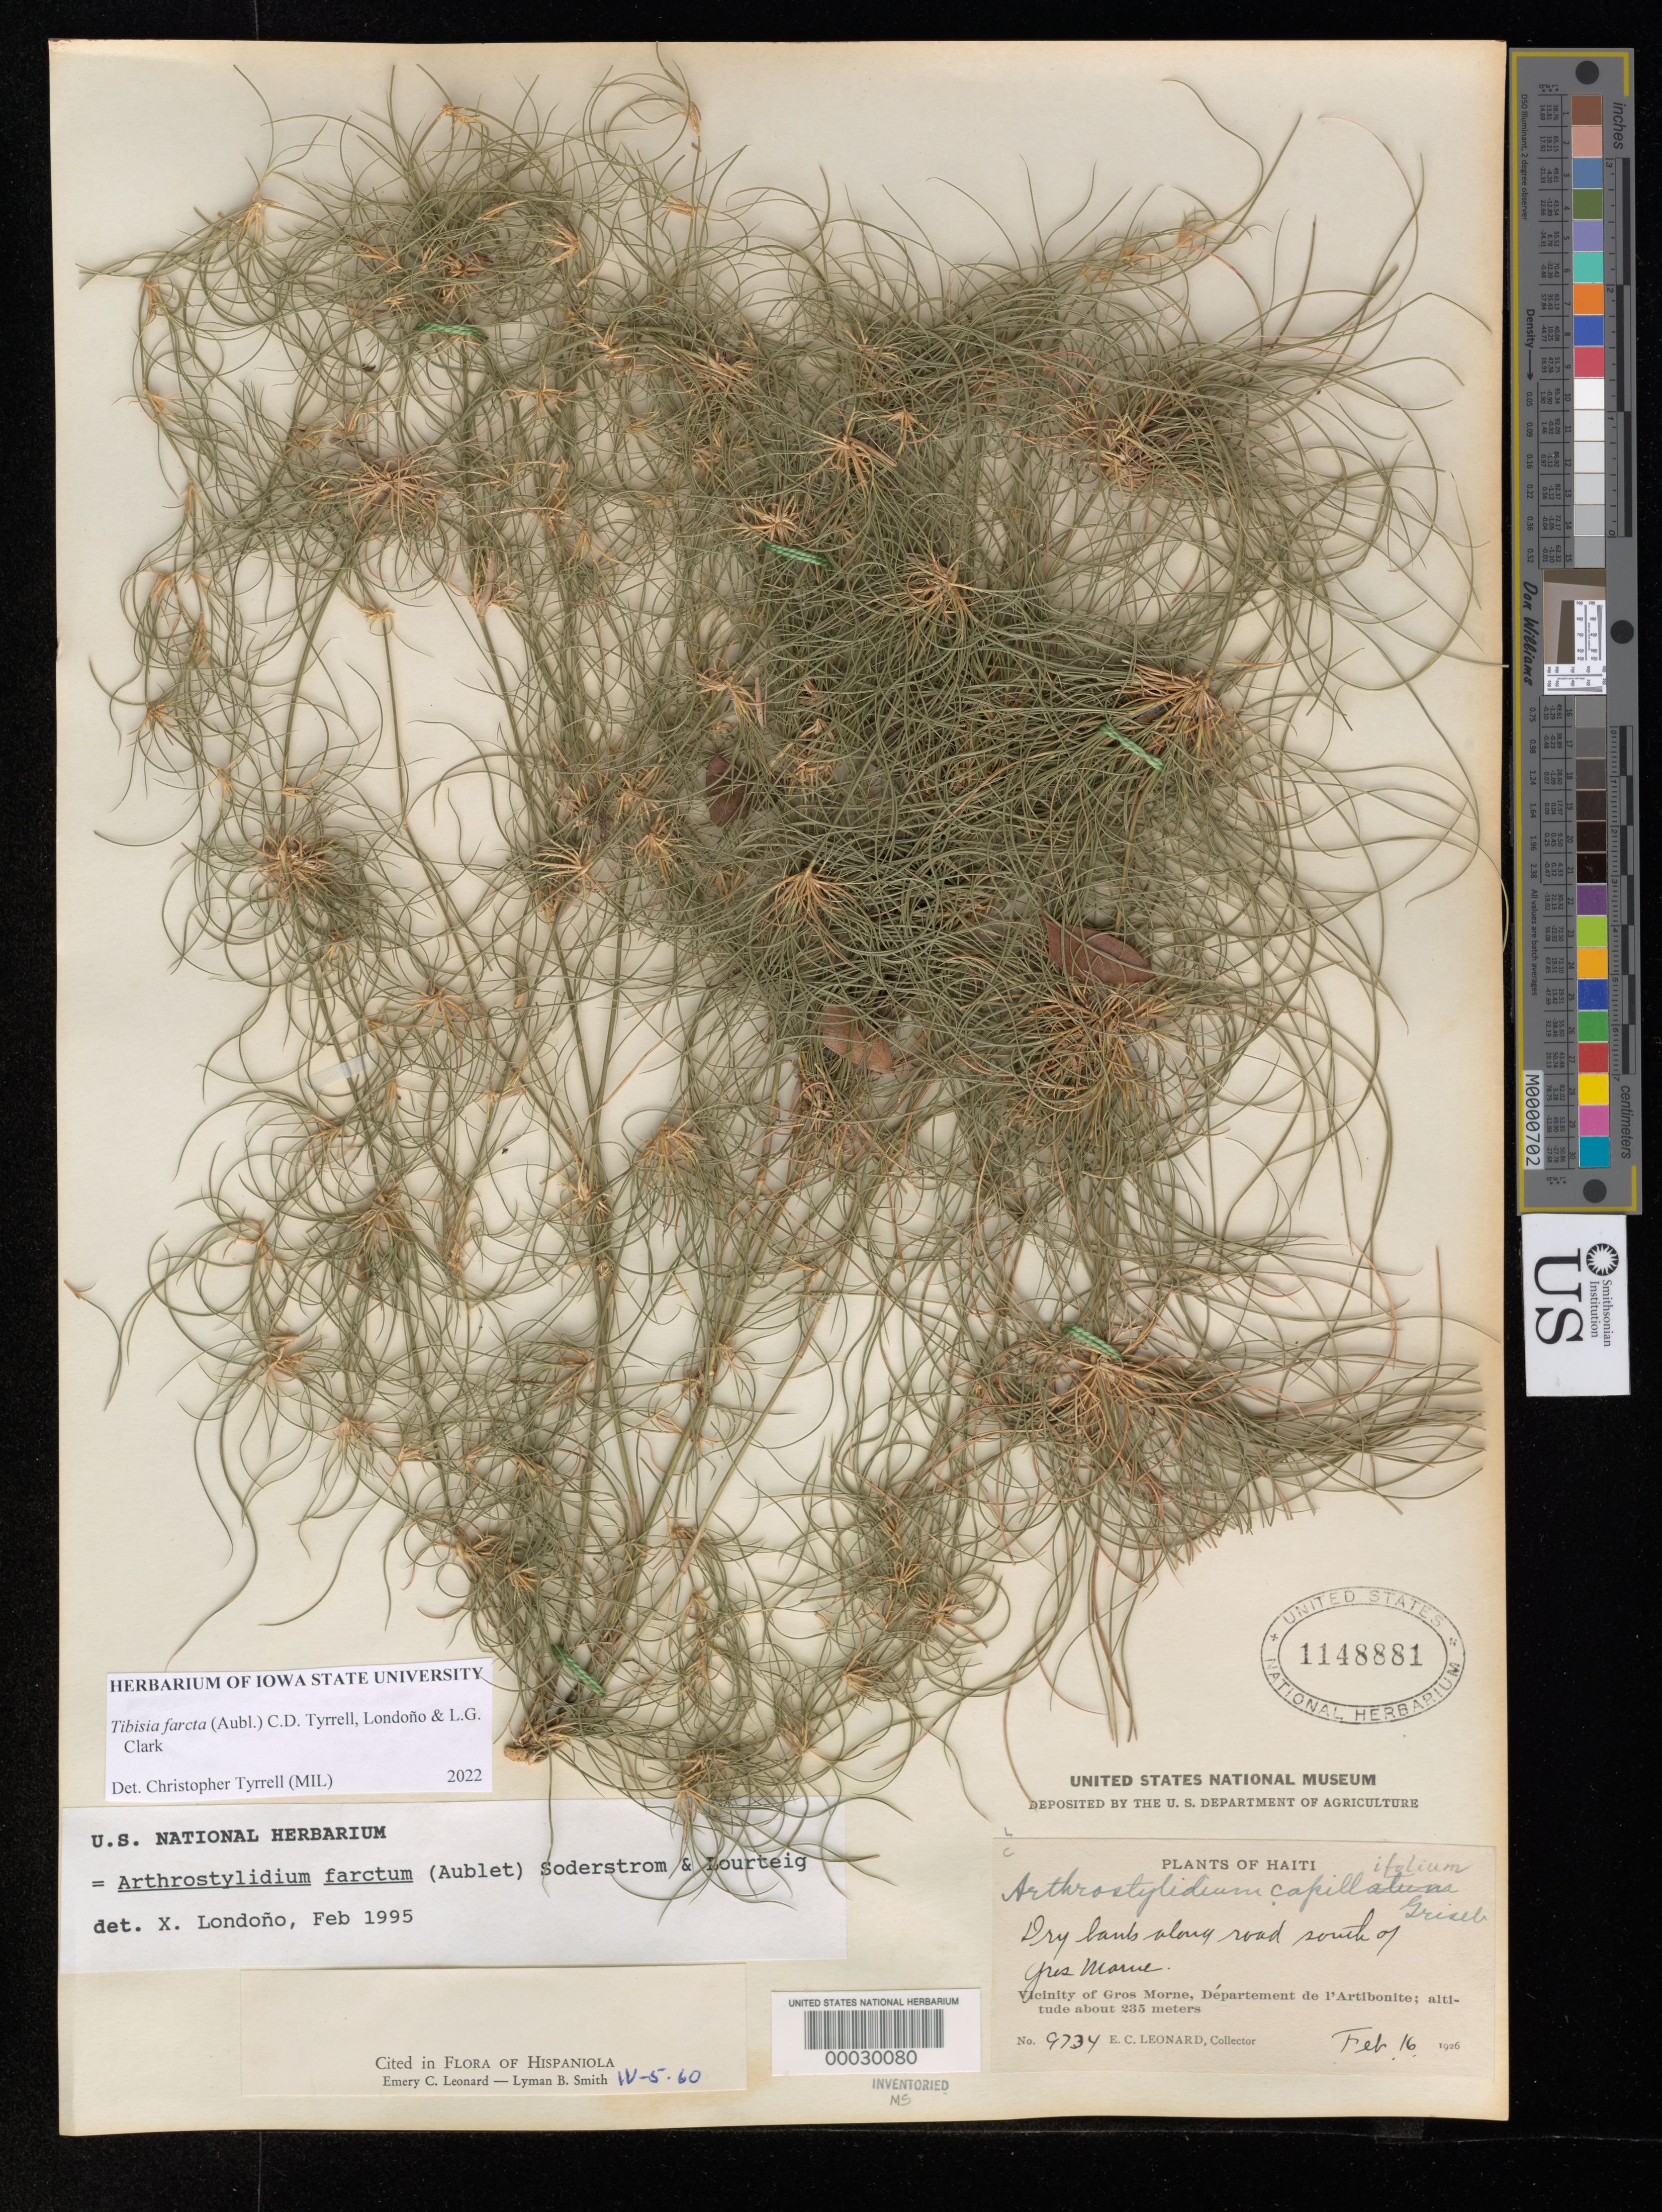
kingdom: Plantae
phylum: Tracheophyta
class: Liliopsida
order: Poales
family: Poaceae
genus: Tibisia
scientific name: Tibisia farcta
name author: (Aubl.) C.D. Tyrrell et al.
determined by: Londoño, X., (TULV), Jardin Botanico "Juan Maria Cespedes"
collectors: E. C. Leonard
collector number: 9734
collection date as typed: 16 Feb 1926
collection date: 1926-02-16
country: Haiti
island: Hispaniola Island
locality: Gros morne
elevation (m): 235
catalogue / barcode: US 1148881